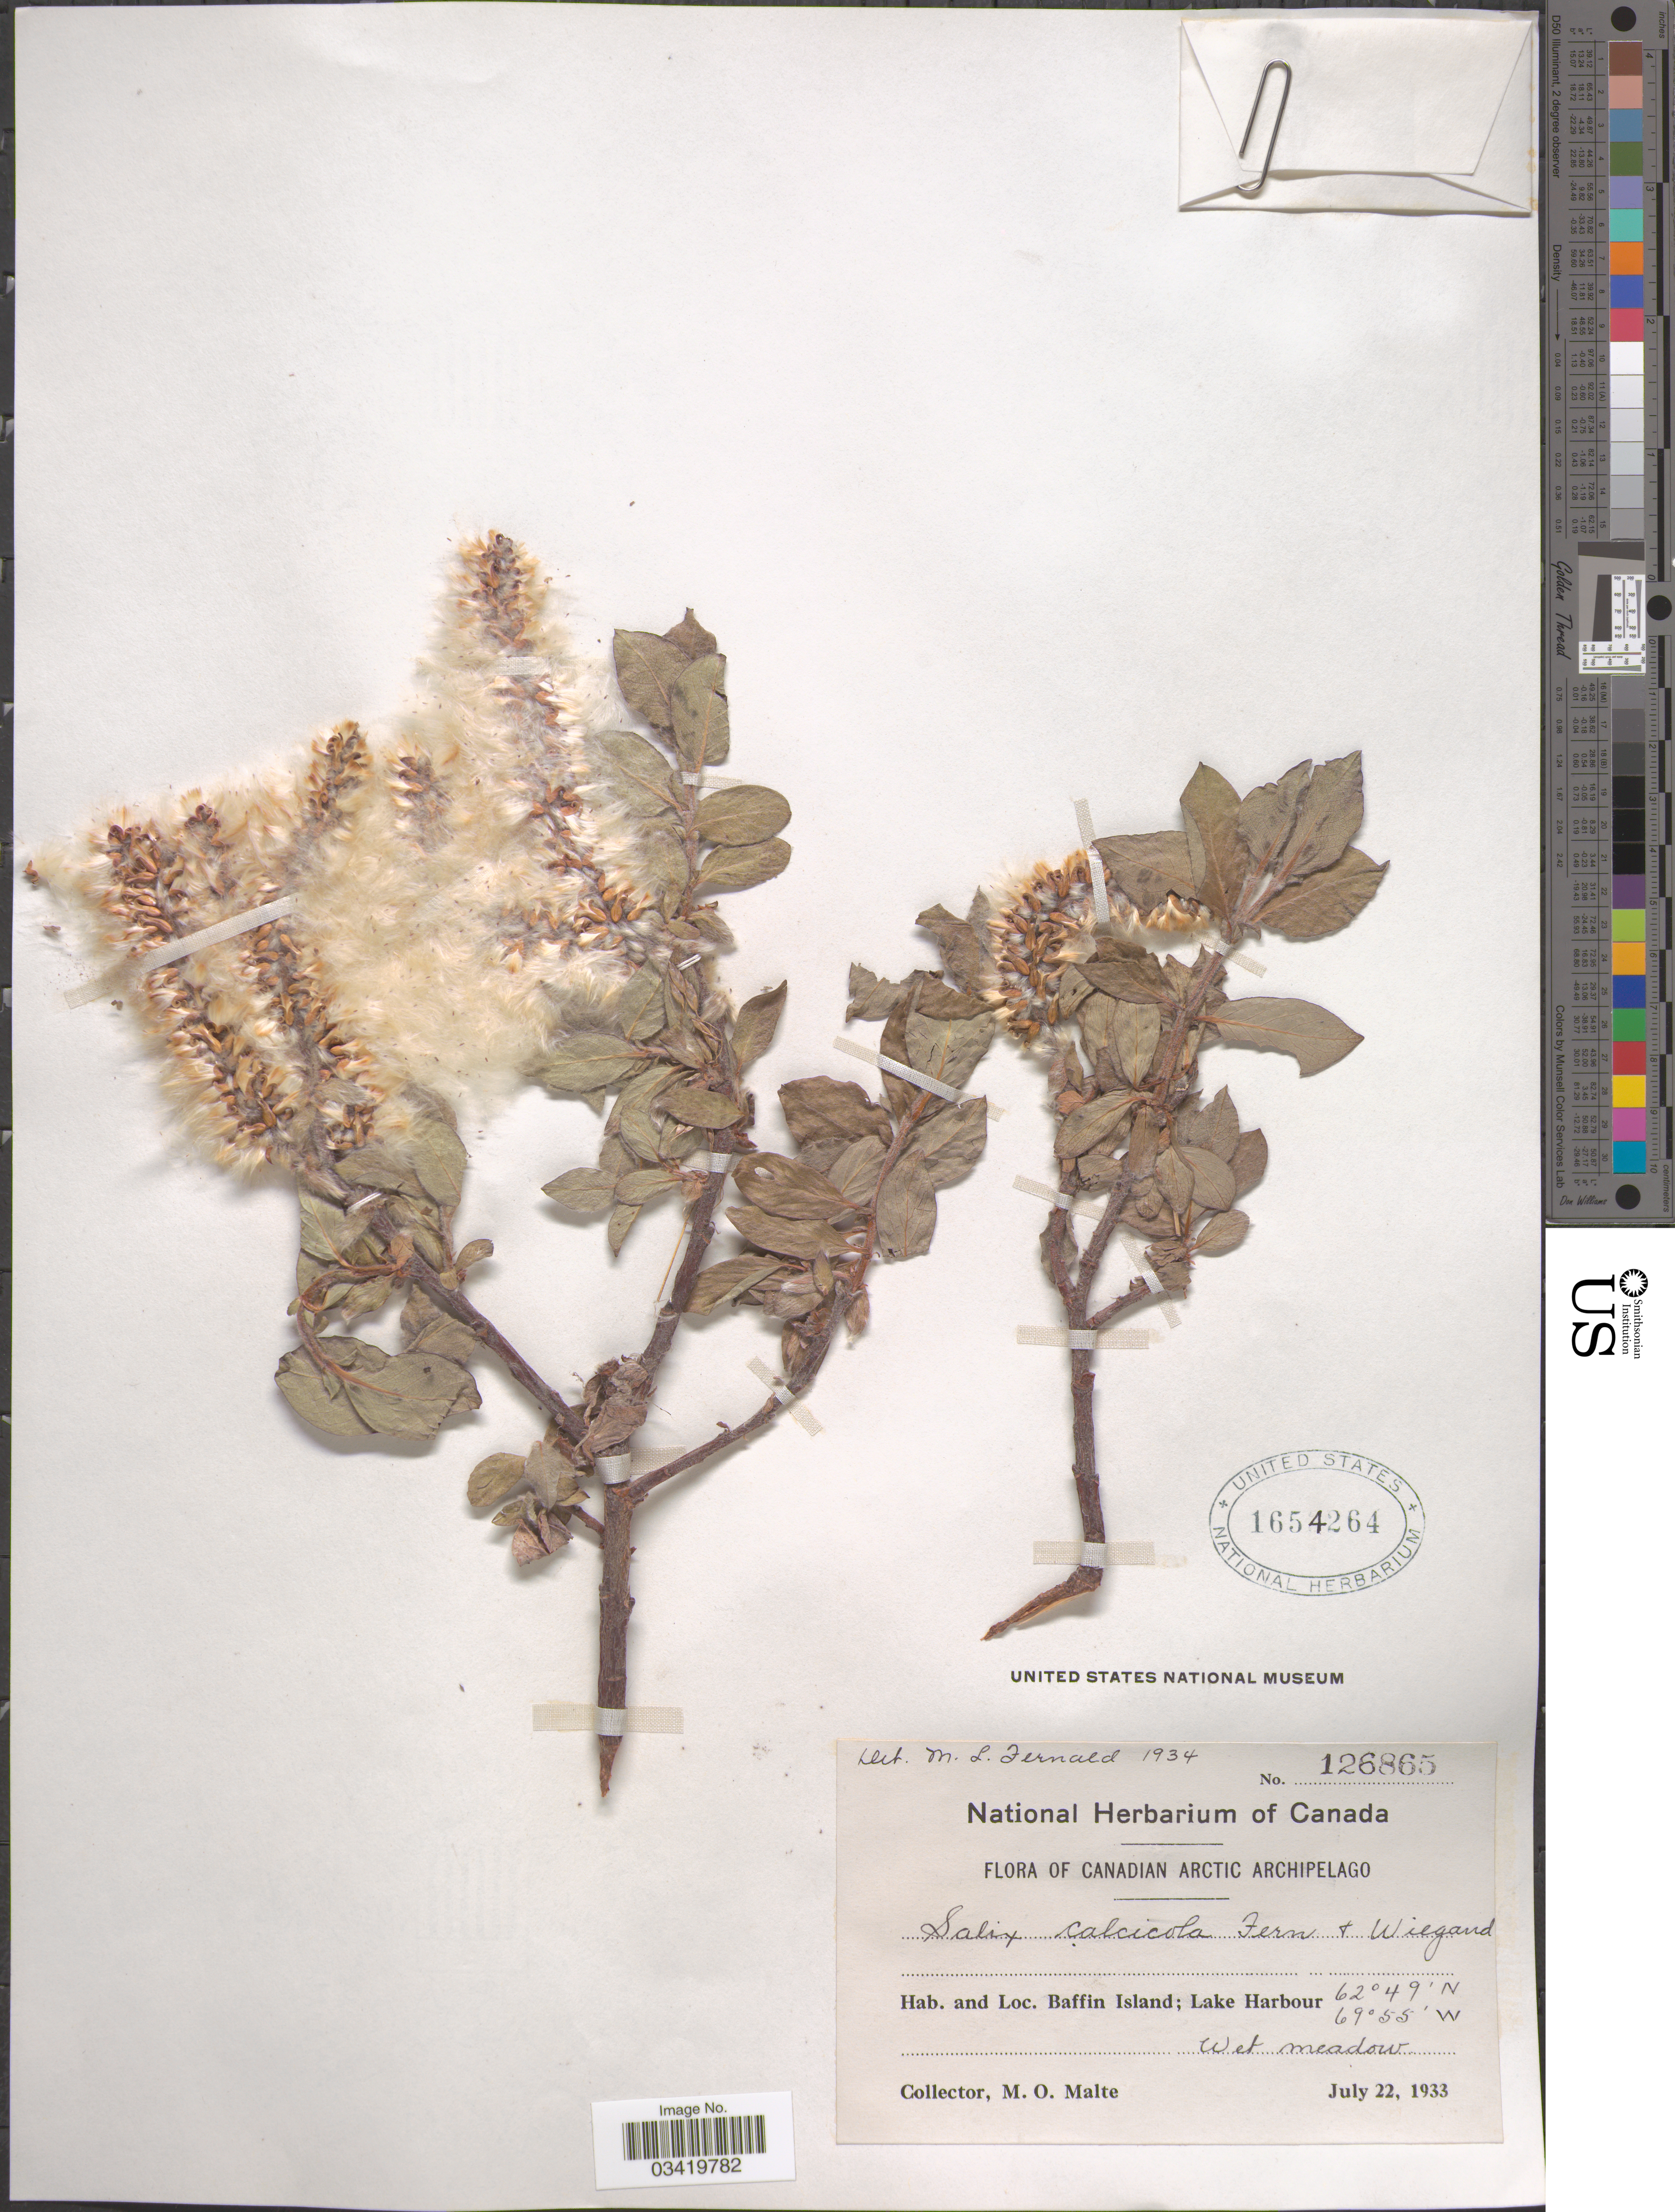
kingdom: Plantae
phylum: Tracheophyta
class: Magnoliopsida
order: Malpighiales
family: Salicaceae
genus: Salix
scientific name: Salix calcicola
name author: Fernald & Wiegand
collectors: M. O. Malte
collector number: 126865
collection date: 1933-07-22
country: Canada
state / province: Nunavut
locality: Canadian Arctic Archipelago. Baffin Island; Lake Harbour.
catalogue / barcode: US 1654264